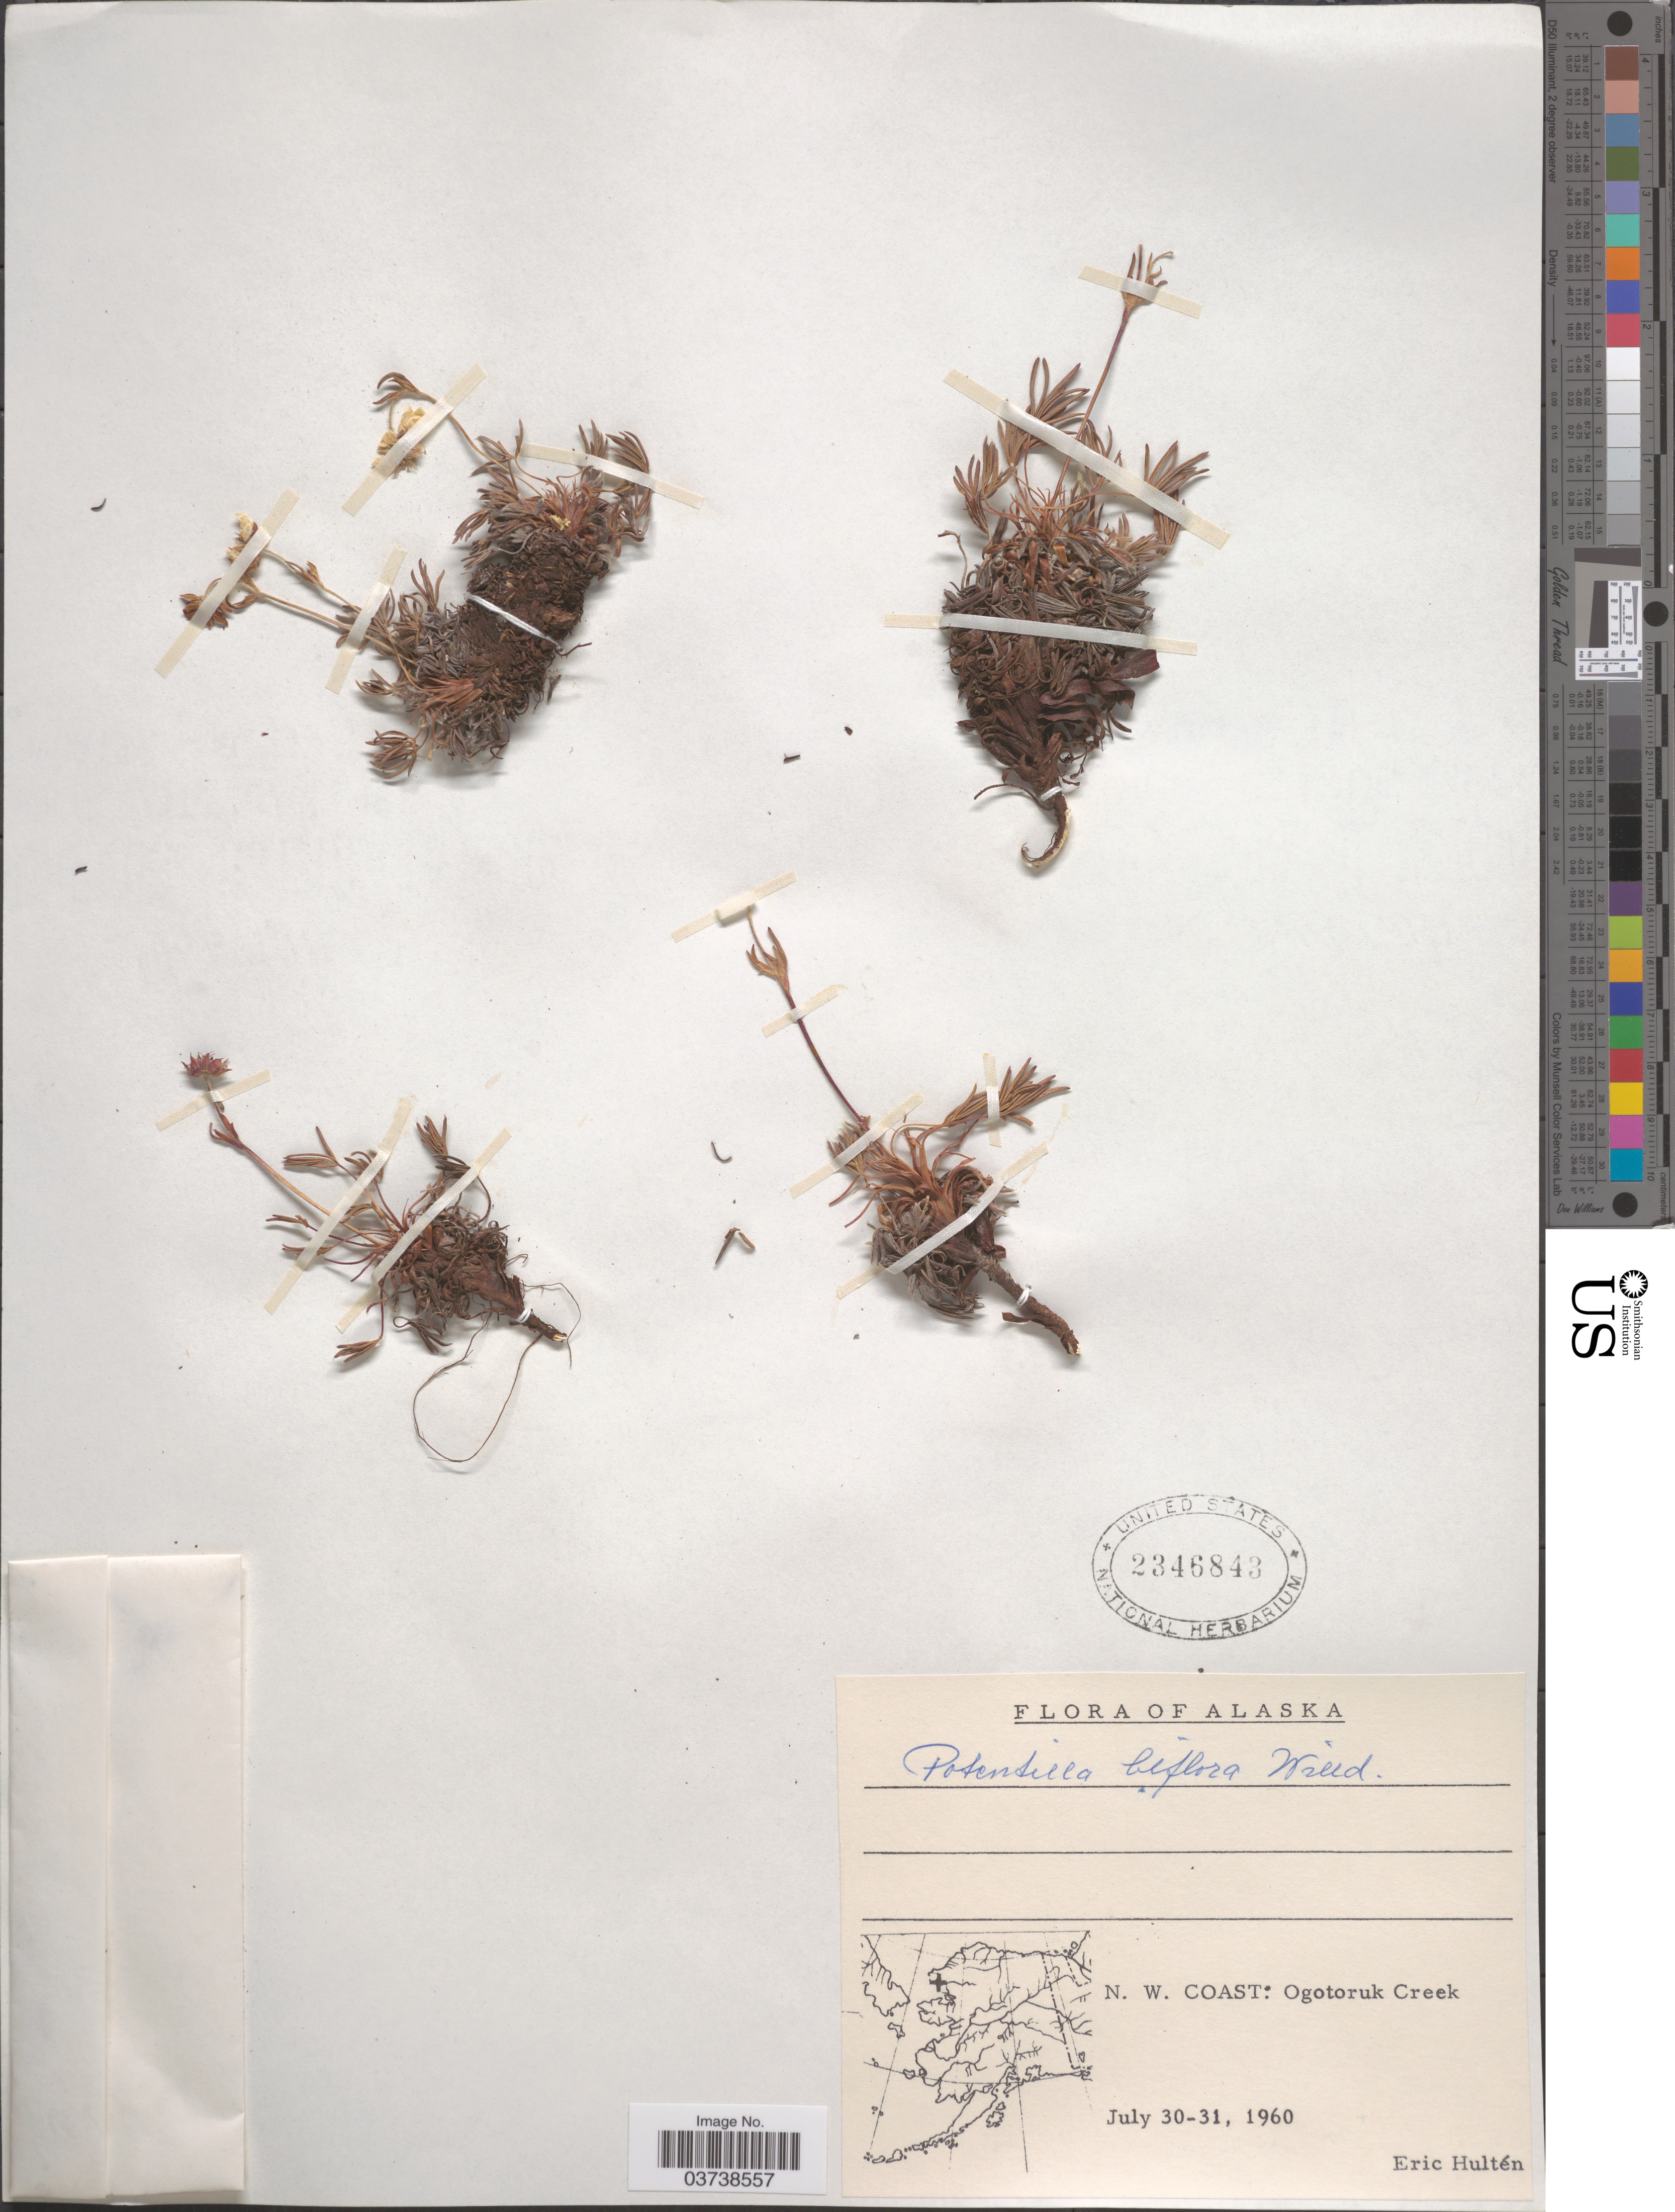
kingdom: Plantae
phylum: Tracheophyta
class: Magnoliopsida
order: Rosales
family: Rosaceae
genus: Potentilla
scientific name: Potentilla biflora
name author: Willd. ex Schltdl.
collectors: E. G. Hultén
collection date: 1960-07-30/1960-07-31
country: United States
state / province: Alaska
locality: N.W. Coast: Ogotoruk Creek.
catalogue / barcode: US 2346843